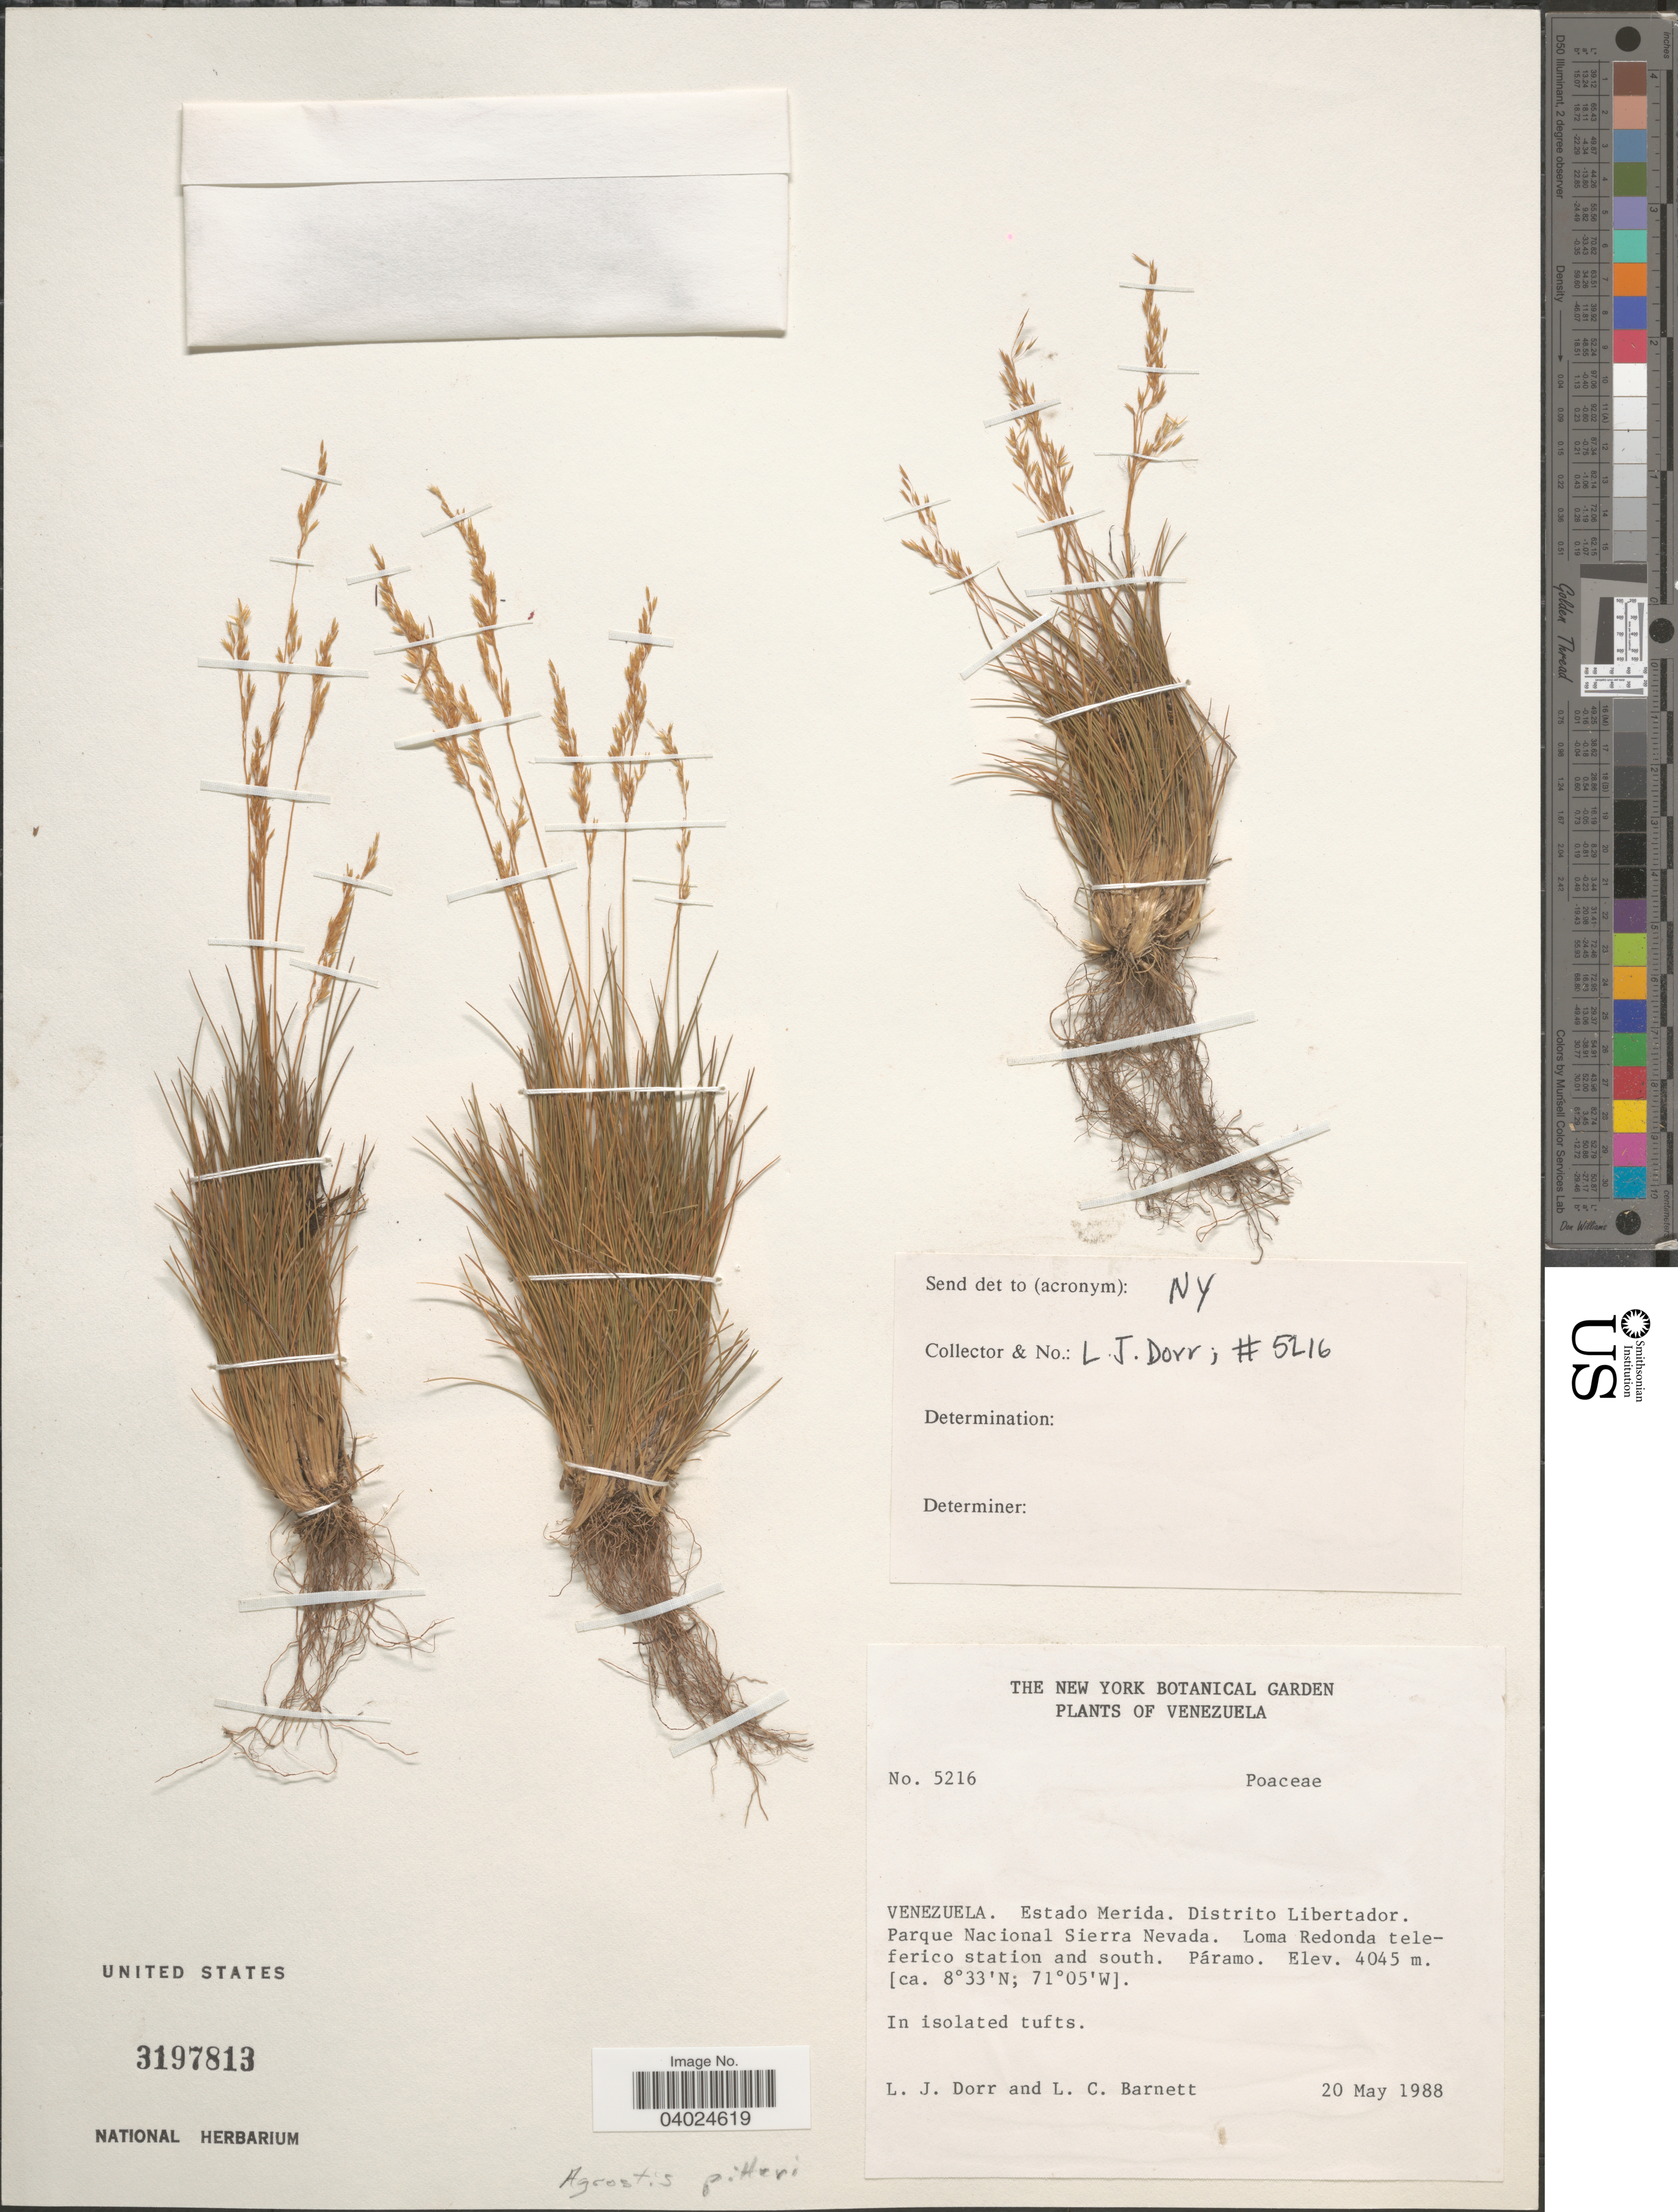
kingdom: Plantae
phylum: Tracheophyta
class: Liliopsida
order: Poales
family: Poaceae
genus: Agrostis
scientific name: Agrostis pittieri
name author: Hack.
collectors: L. J. Dorr & L. C. Barnett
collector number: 5216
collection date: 1988-05-20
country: Venezuela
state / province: Mérida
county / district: Libertador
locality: Parque Nacional Sierra Nevada. Loma Redonda teleferico station and south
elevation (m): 4045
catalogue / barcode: US 3197813